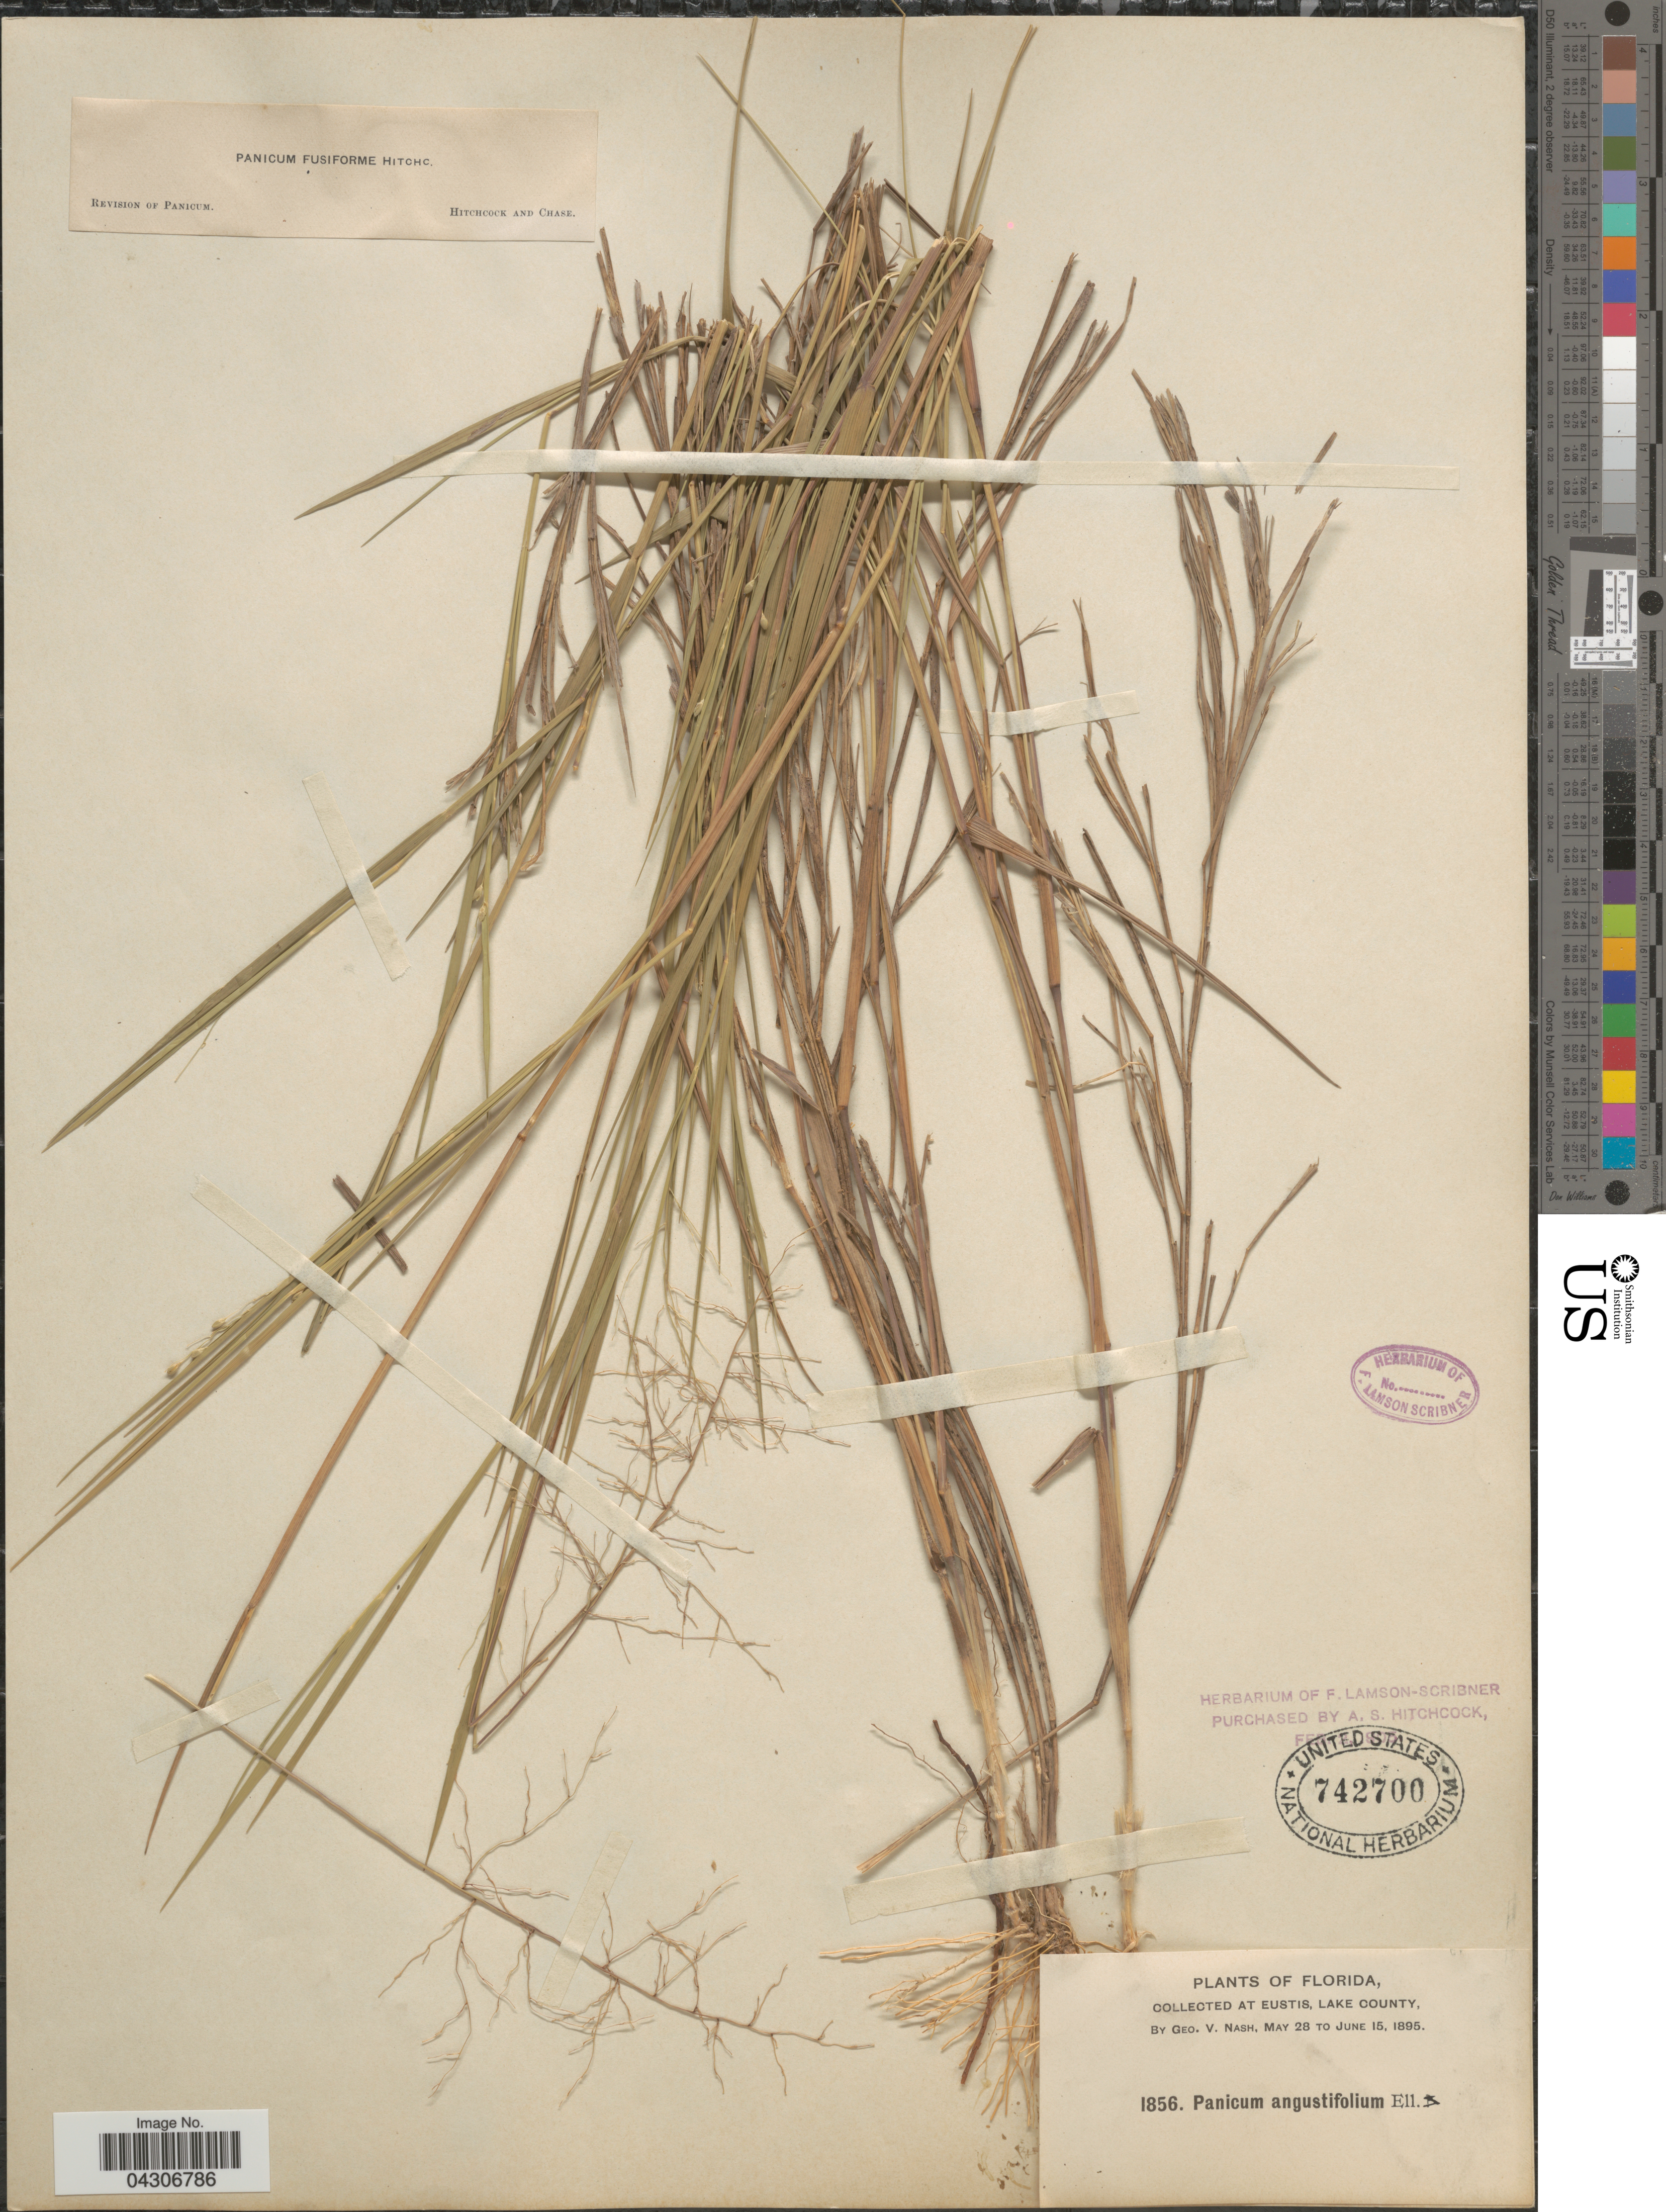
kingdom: Plantae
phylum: Tracheophyta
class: Liliopsida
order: Poales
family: Poaceae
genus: Dichanthelium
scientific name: Dichanthelium aciculare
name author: (Desv. ex Poir.) Gould & C.A. Clark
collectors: G. V. Nash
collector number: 1856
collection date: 1895-05-28/1895-06-15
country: United States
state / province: Florida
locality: At Eustis, Lake County.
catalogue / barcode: US 742700